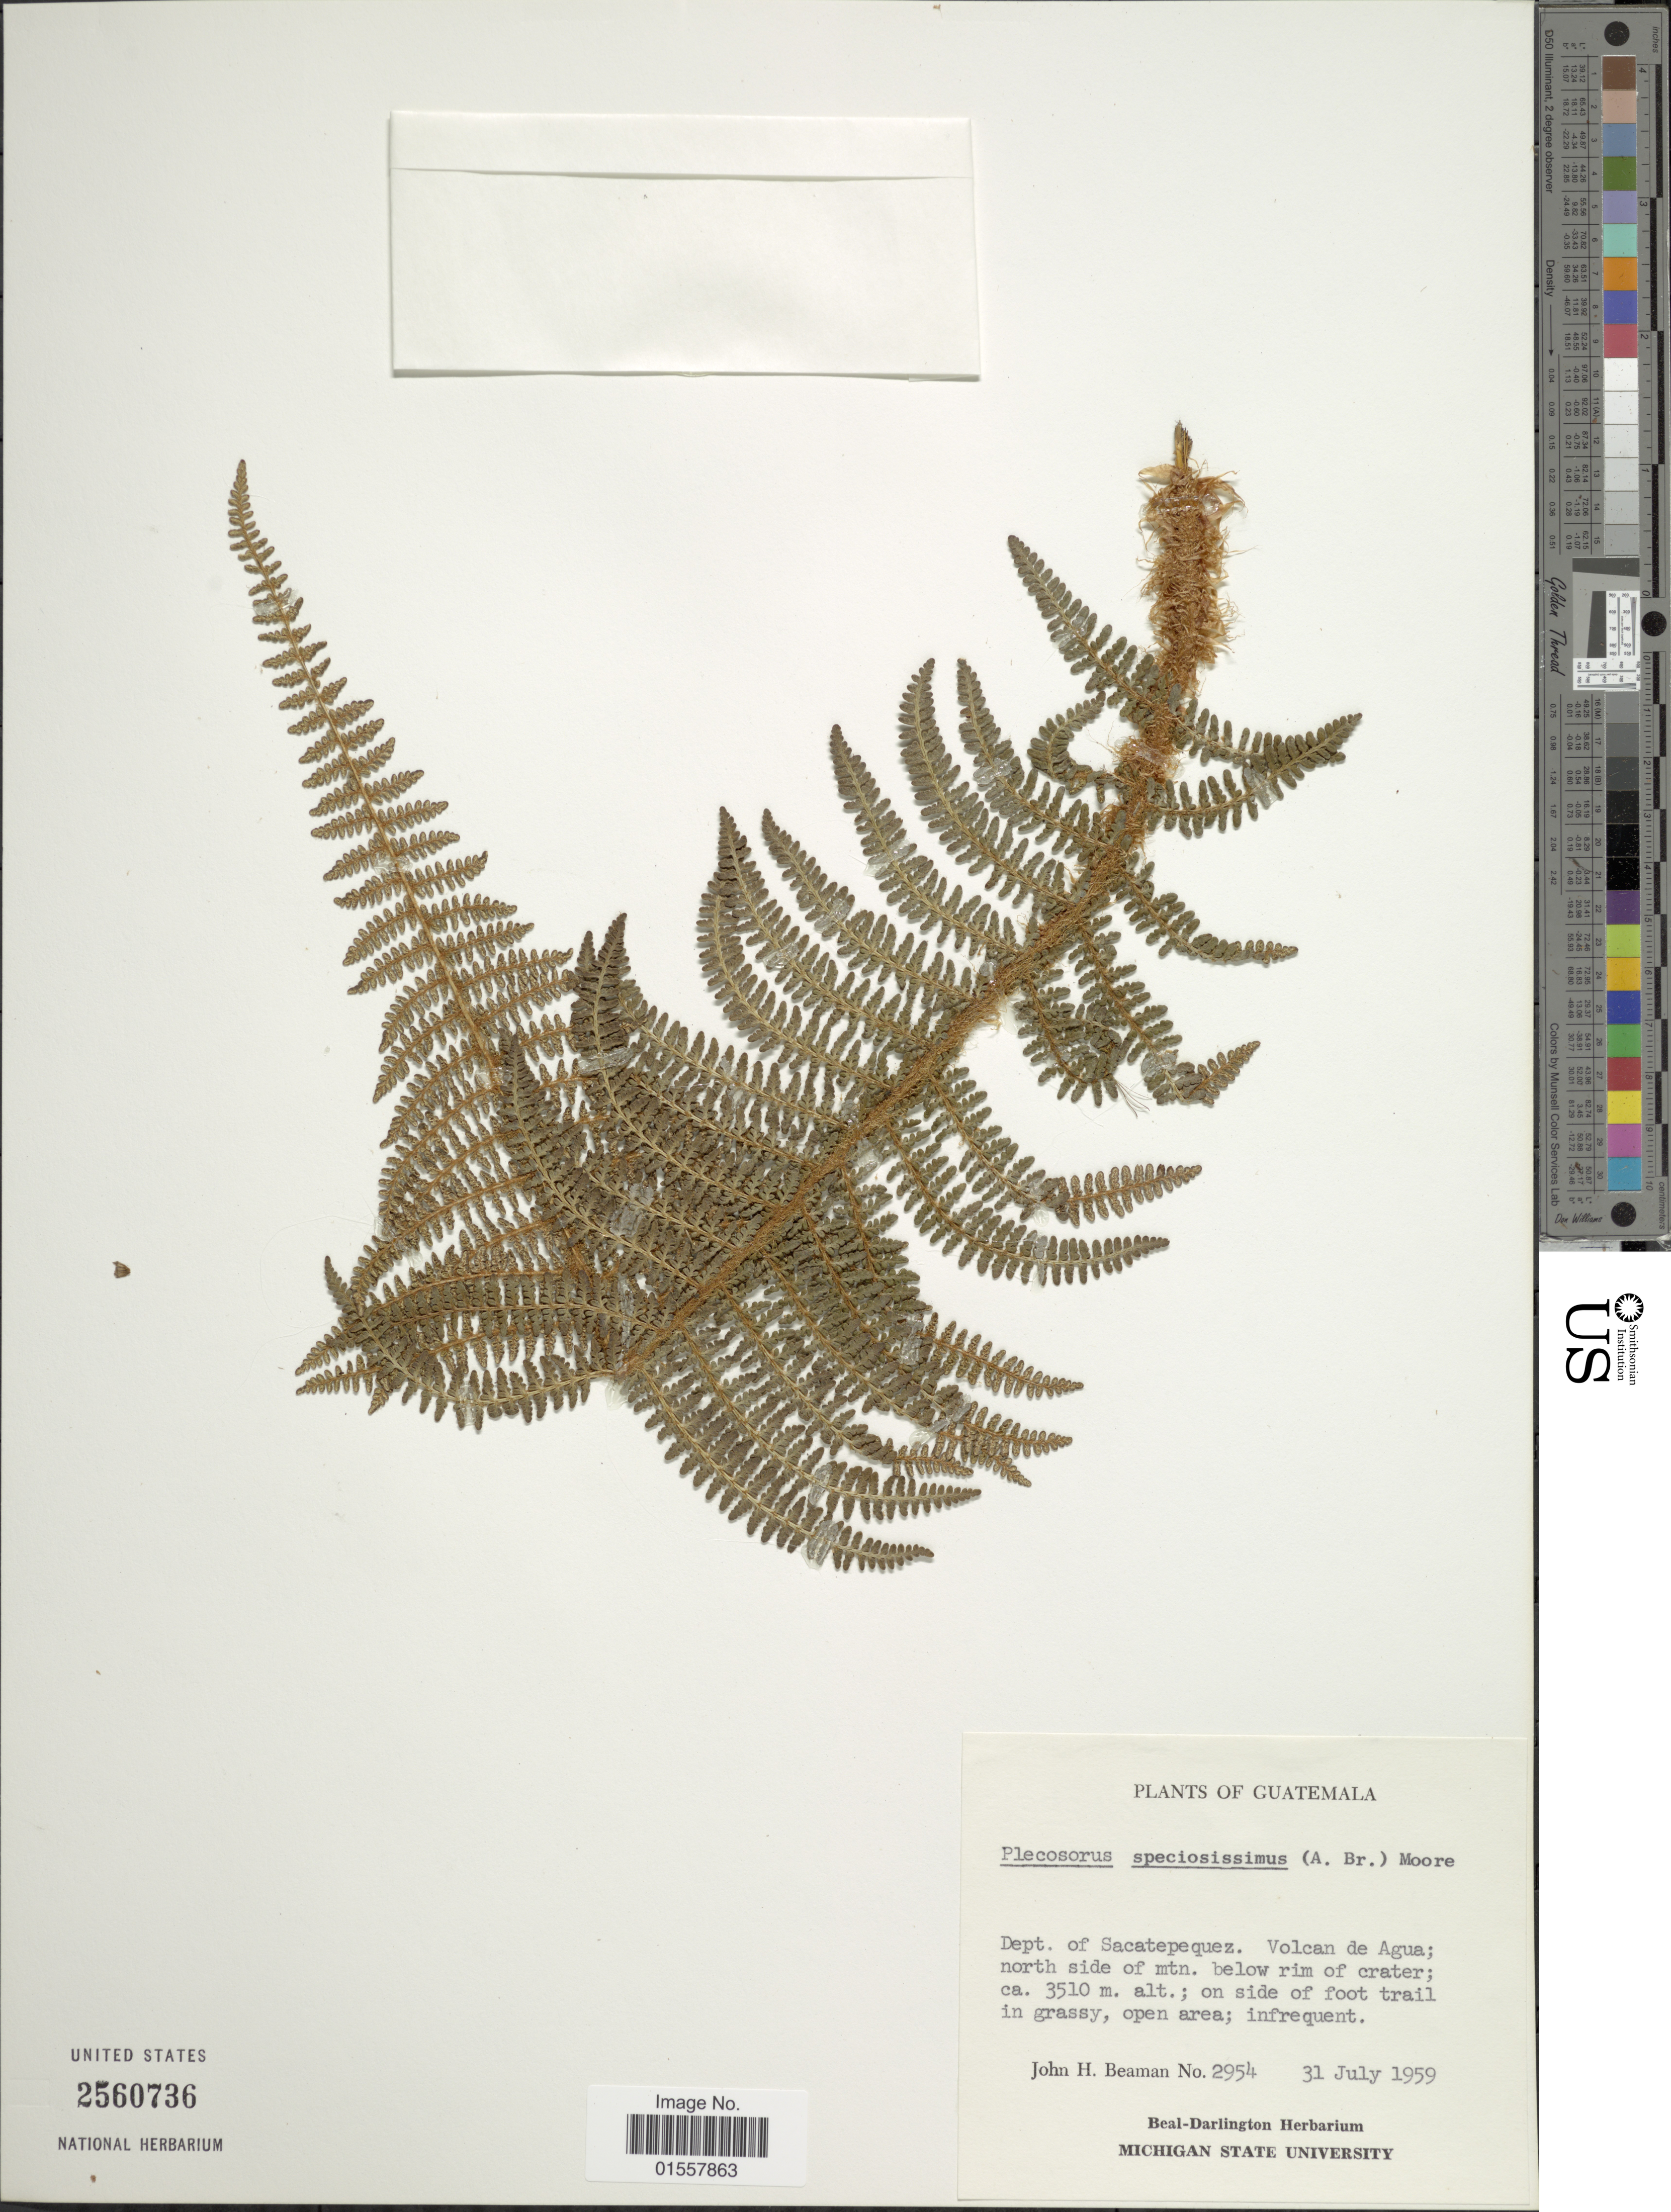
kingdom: Plantae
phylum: Tracheophyta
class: Polypodiopsida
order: Polypodiales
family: Dryopteridaceae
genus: Polystichum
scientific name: Polystichum speciosissimum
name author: (A. Braun ex Kunze) Copel.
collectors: J. H. Beaman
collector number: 2954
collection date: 1959-07-31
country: Guatemala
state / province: Sacatepéquez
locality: Dept. Sacatepequez, Volcan de Agua north side of mtn. below rim of crater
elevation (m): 3510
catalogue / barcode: US 2560736